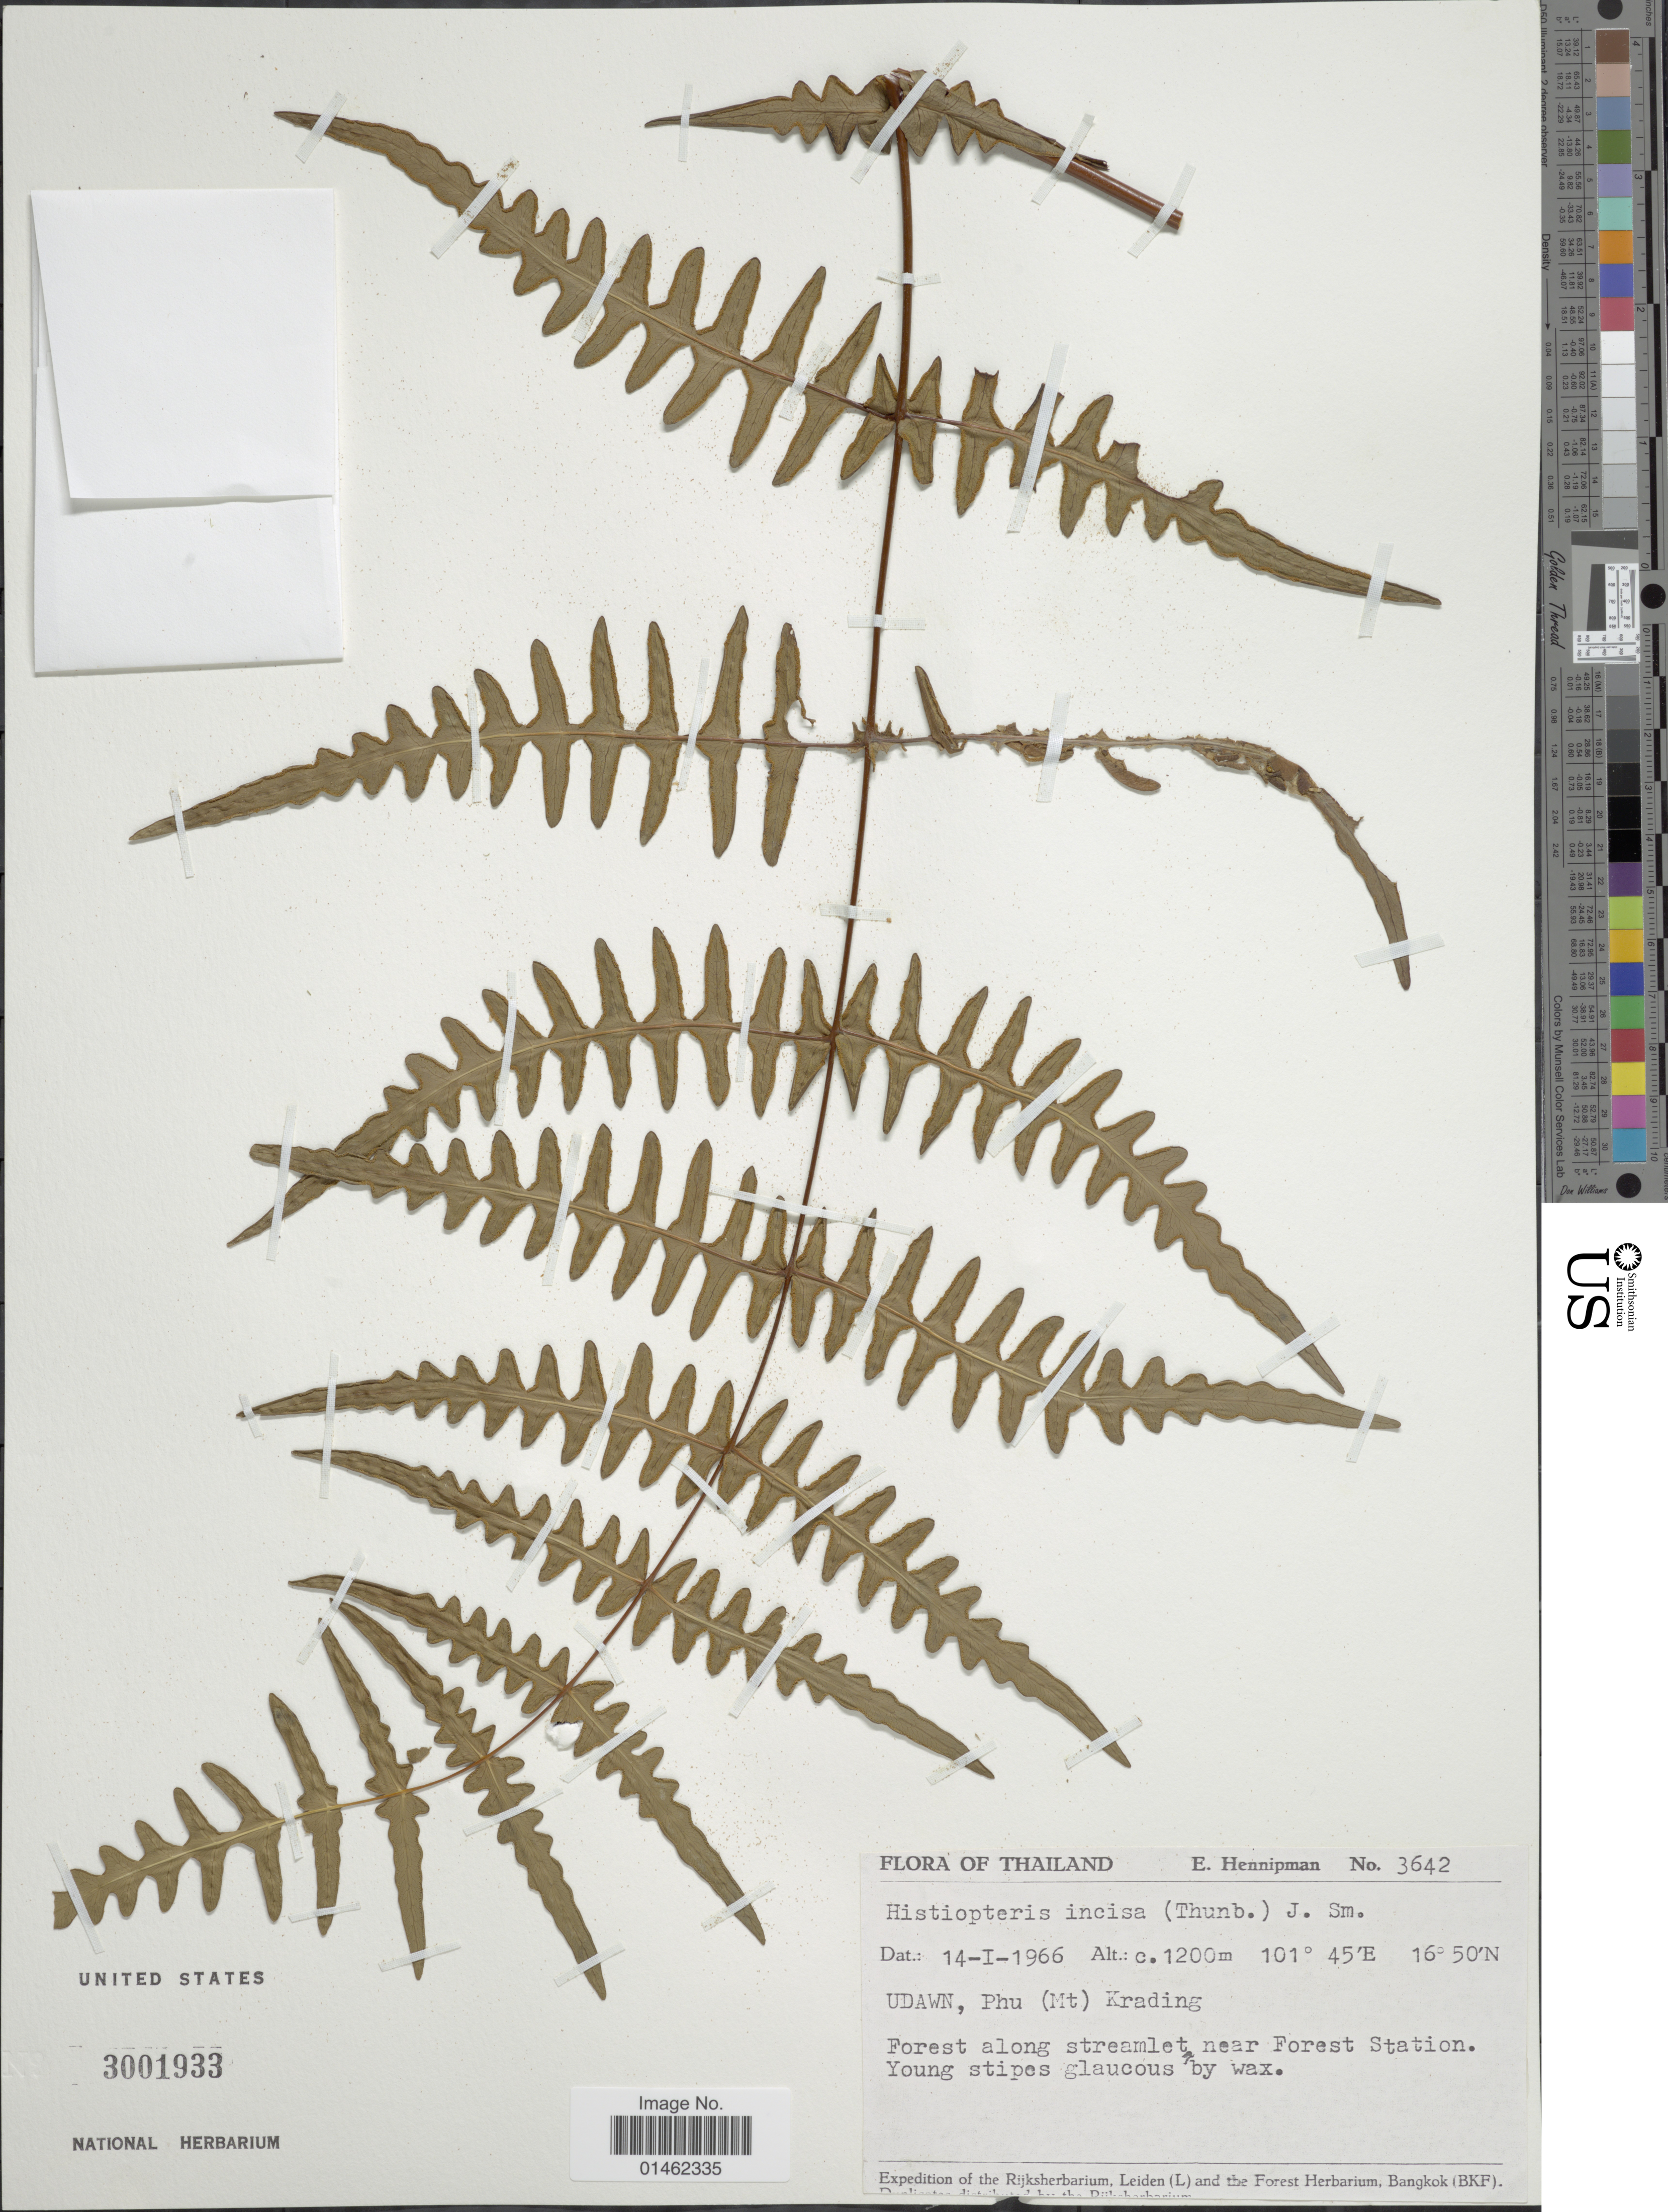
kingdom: Plantae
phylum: Tracheophyta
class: Polypodiopsida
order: Polypodiales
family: Dennstaedtiaceae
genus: Histiopteris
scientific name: Histiopteris incisa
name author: (Thunb.) J. Sm.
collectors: E. Hennipman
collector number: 3642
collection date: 1966-01-14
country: Thailand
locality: Udawn, phu (Mt) Krading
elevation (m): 1200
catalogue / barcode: US 3001933